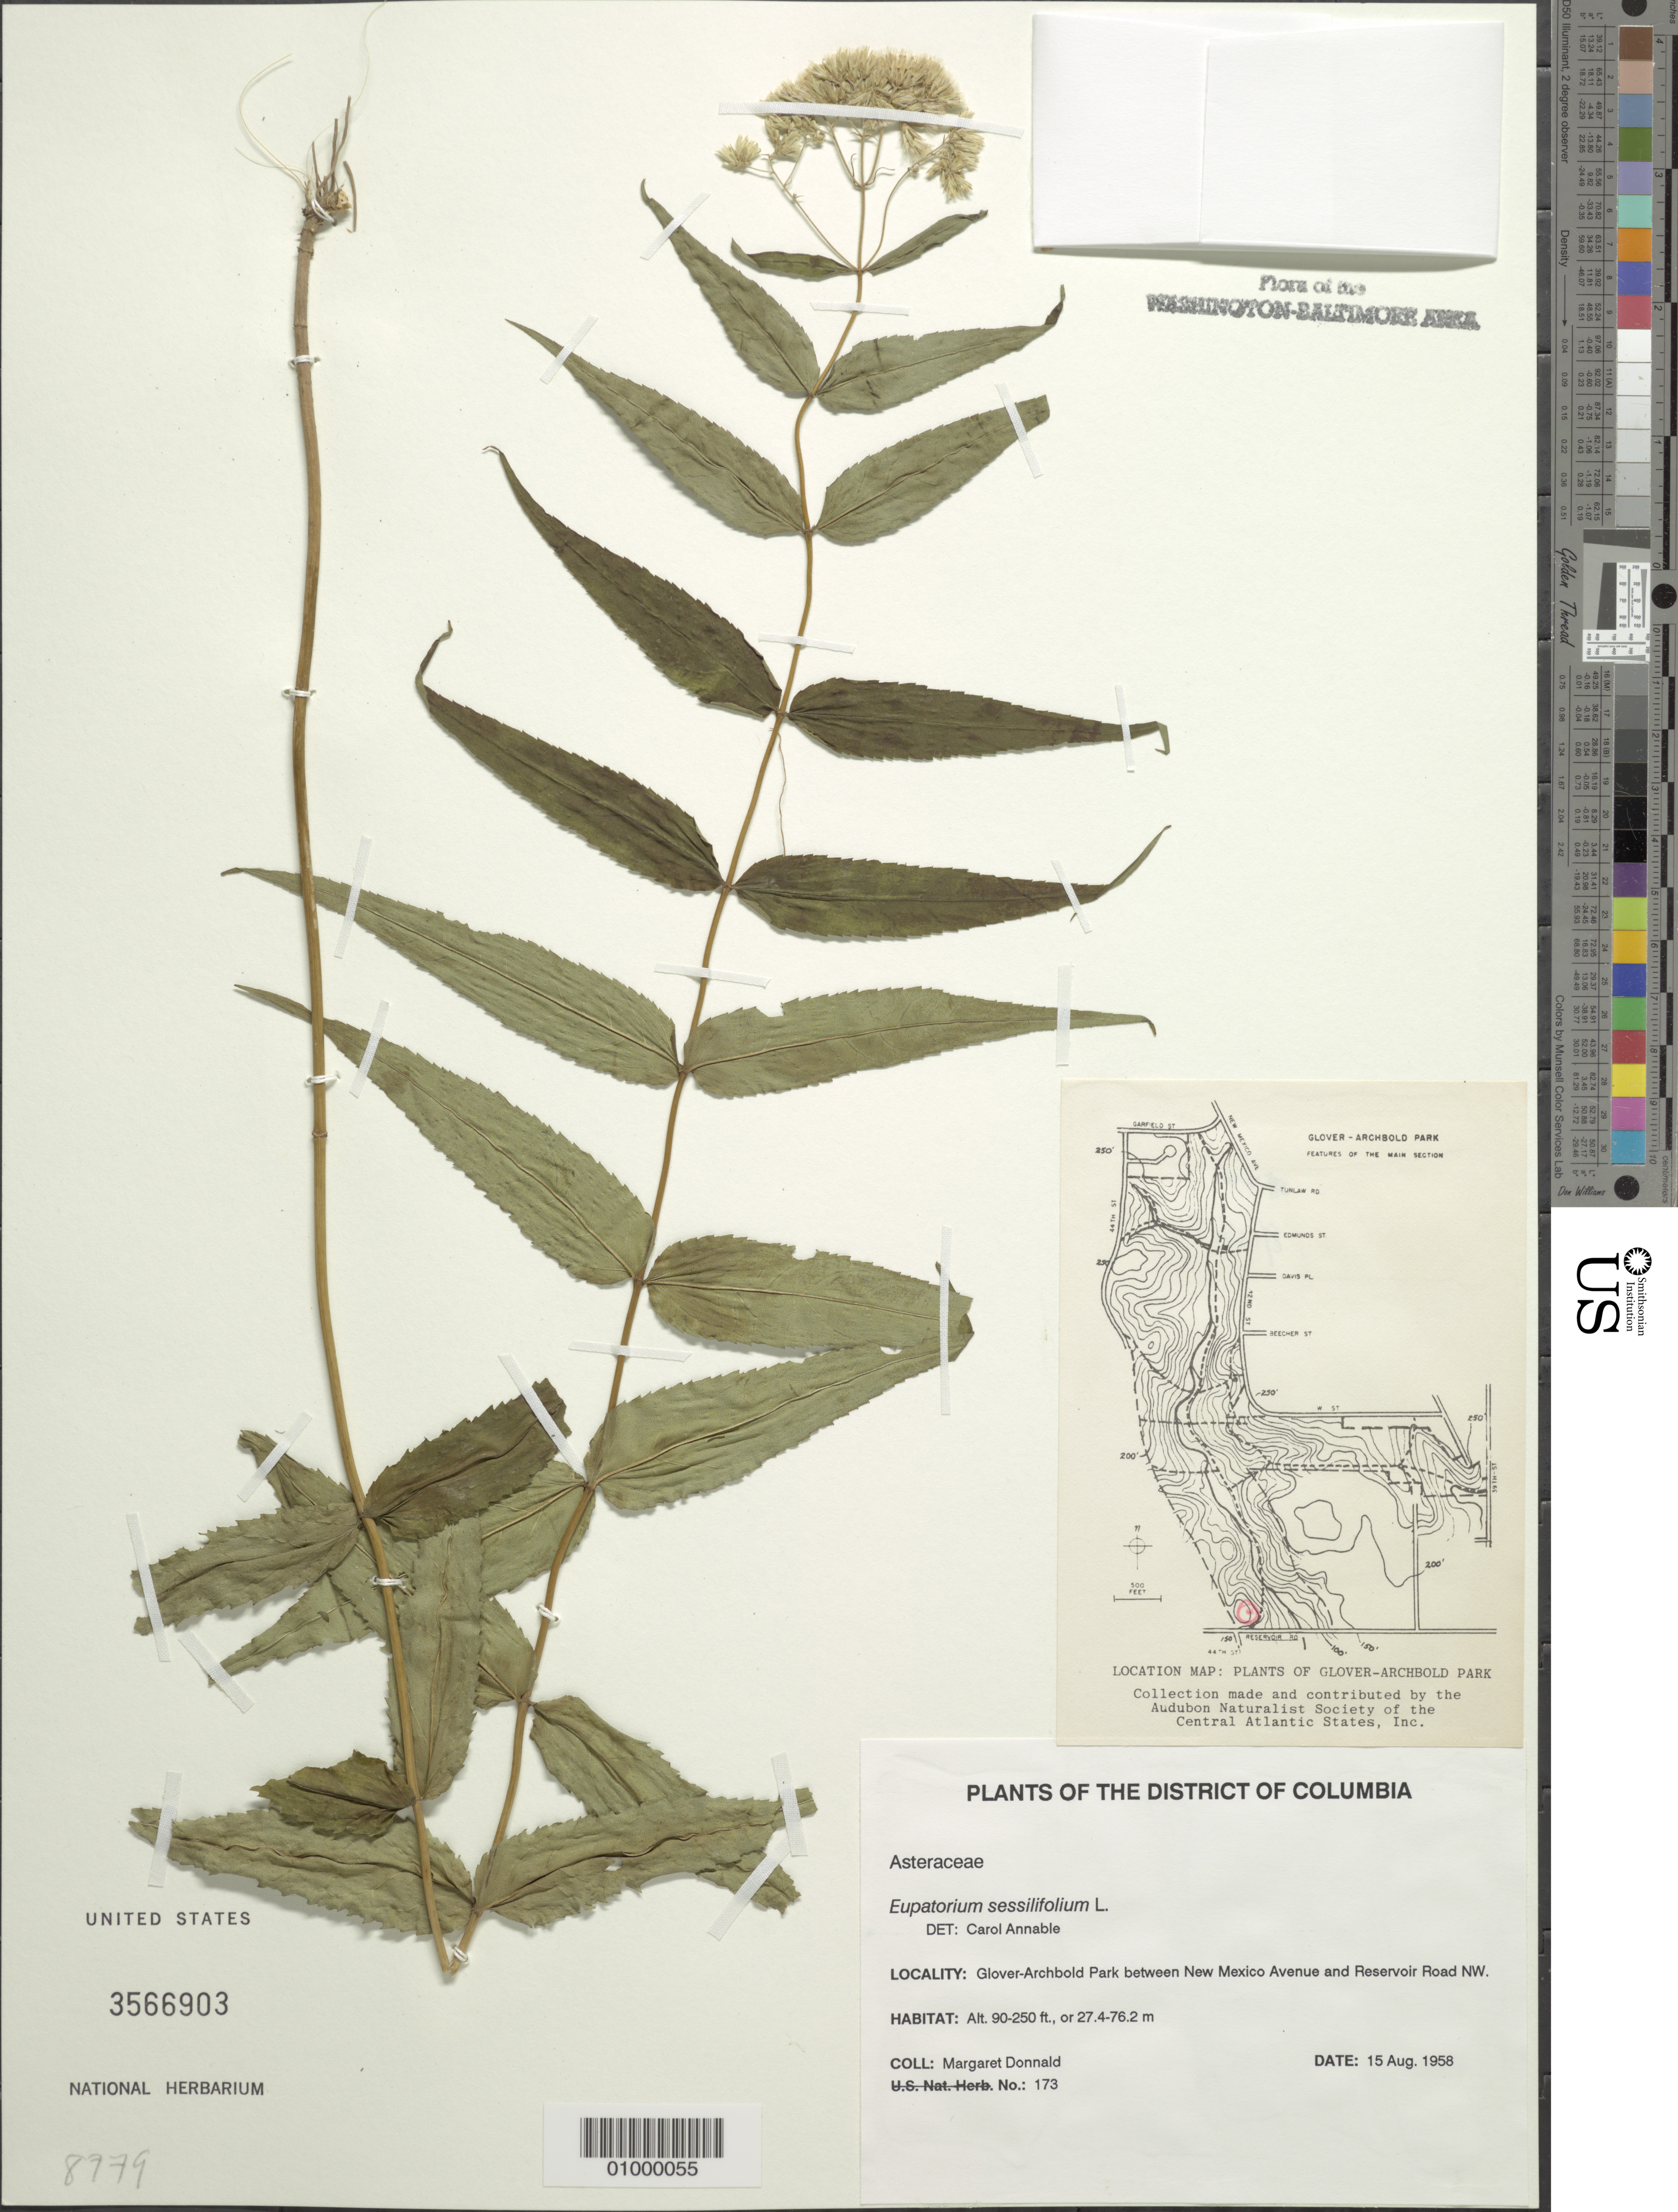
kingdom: Plantae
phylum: Tracheophyta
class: Magnoliopsida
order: Asterales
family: Asteraceae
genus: Eupatorium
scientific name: Eupatorium sessilifolium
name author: L.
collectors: M. Donnald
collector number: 173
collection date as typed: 15 Aug 1958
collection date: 1958-08-15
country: United States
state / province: District of Columbia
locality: Glover-Archbold Park between New Mexico Avenue and Reservoir Road NW.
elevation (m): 27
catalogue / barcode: US 3566903